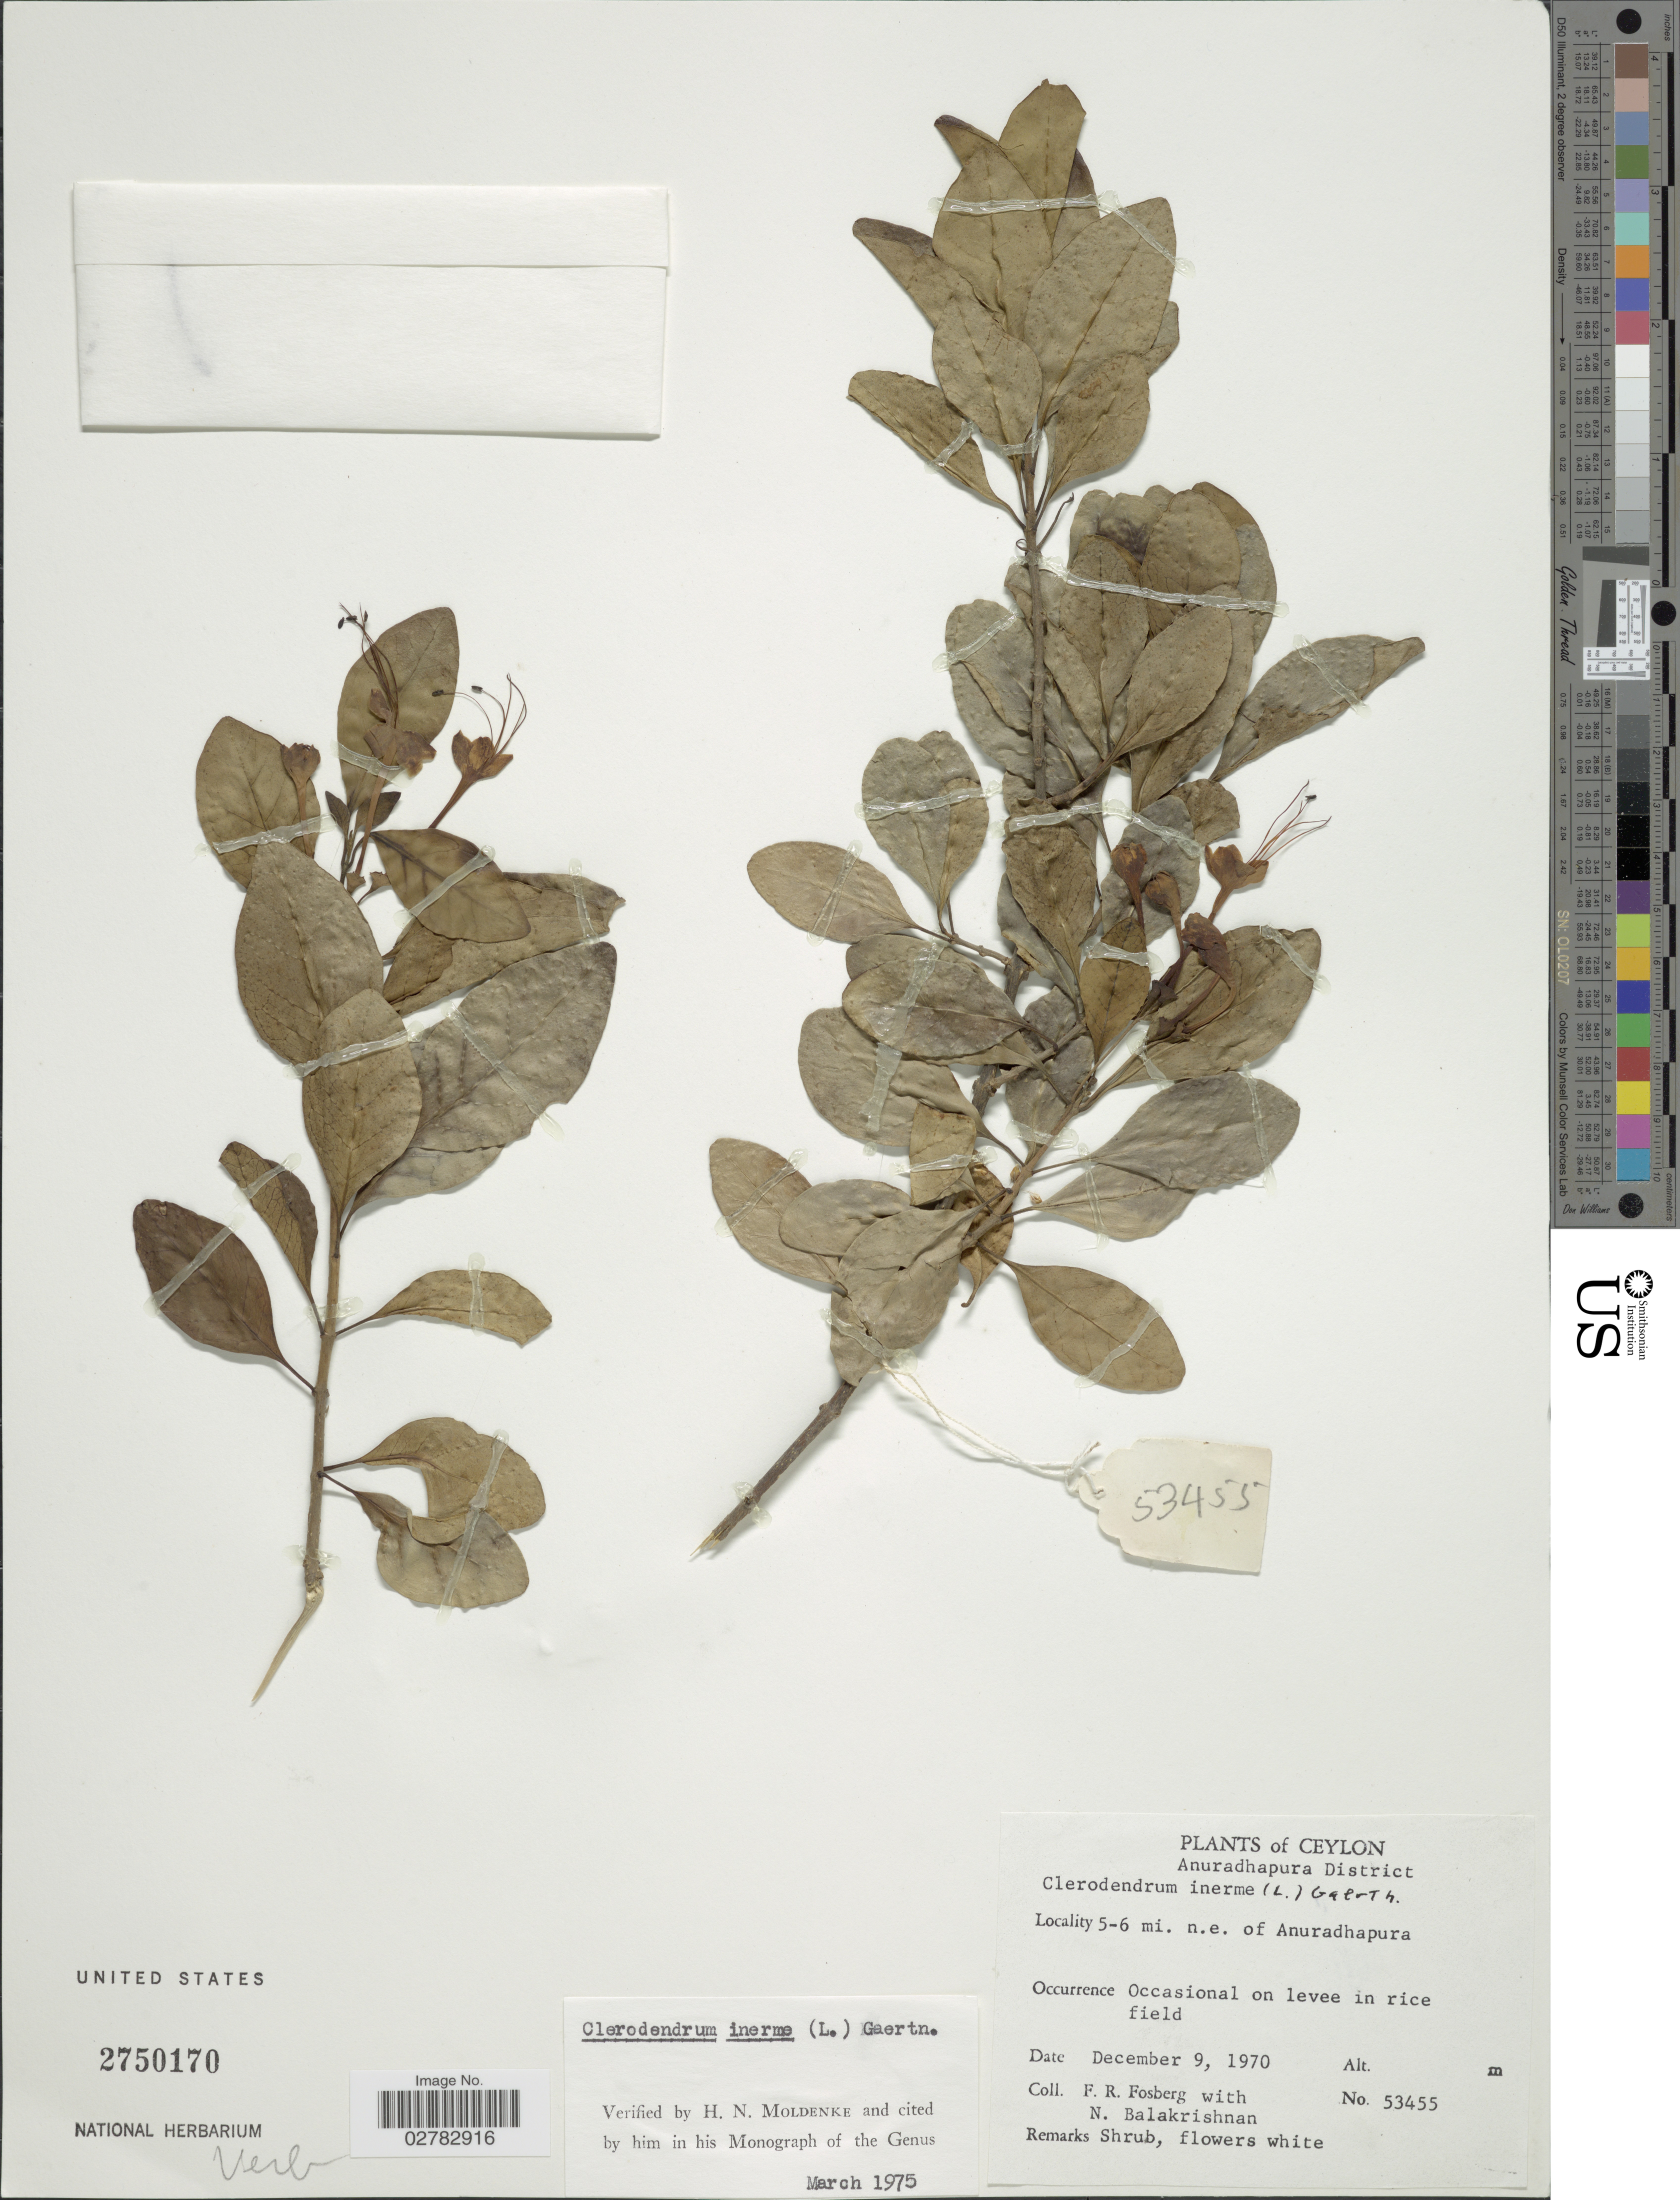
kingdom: Plantae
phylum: Tracheophyta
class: Magnoliopsida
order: Lamiales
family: Lamiaceae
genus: Clerodendrum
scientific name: Clerodendrum inerme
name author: (L.) Gaertn.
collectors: F. R. Fosberg & N. Balakrishnan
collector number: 53455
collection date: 1970-12-09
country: Sri Lanka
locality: Ceylon. Anuradhapura District. 5-6 mi. n.e. of Anuradhapura.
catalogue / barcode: US 2750170